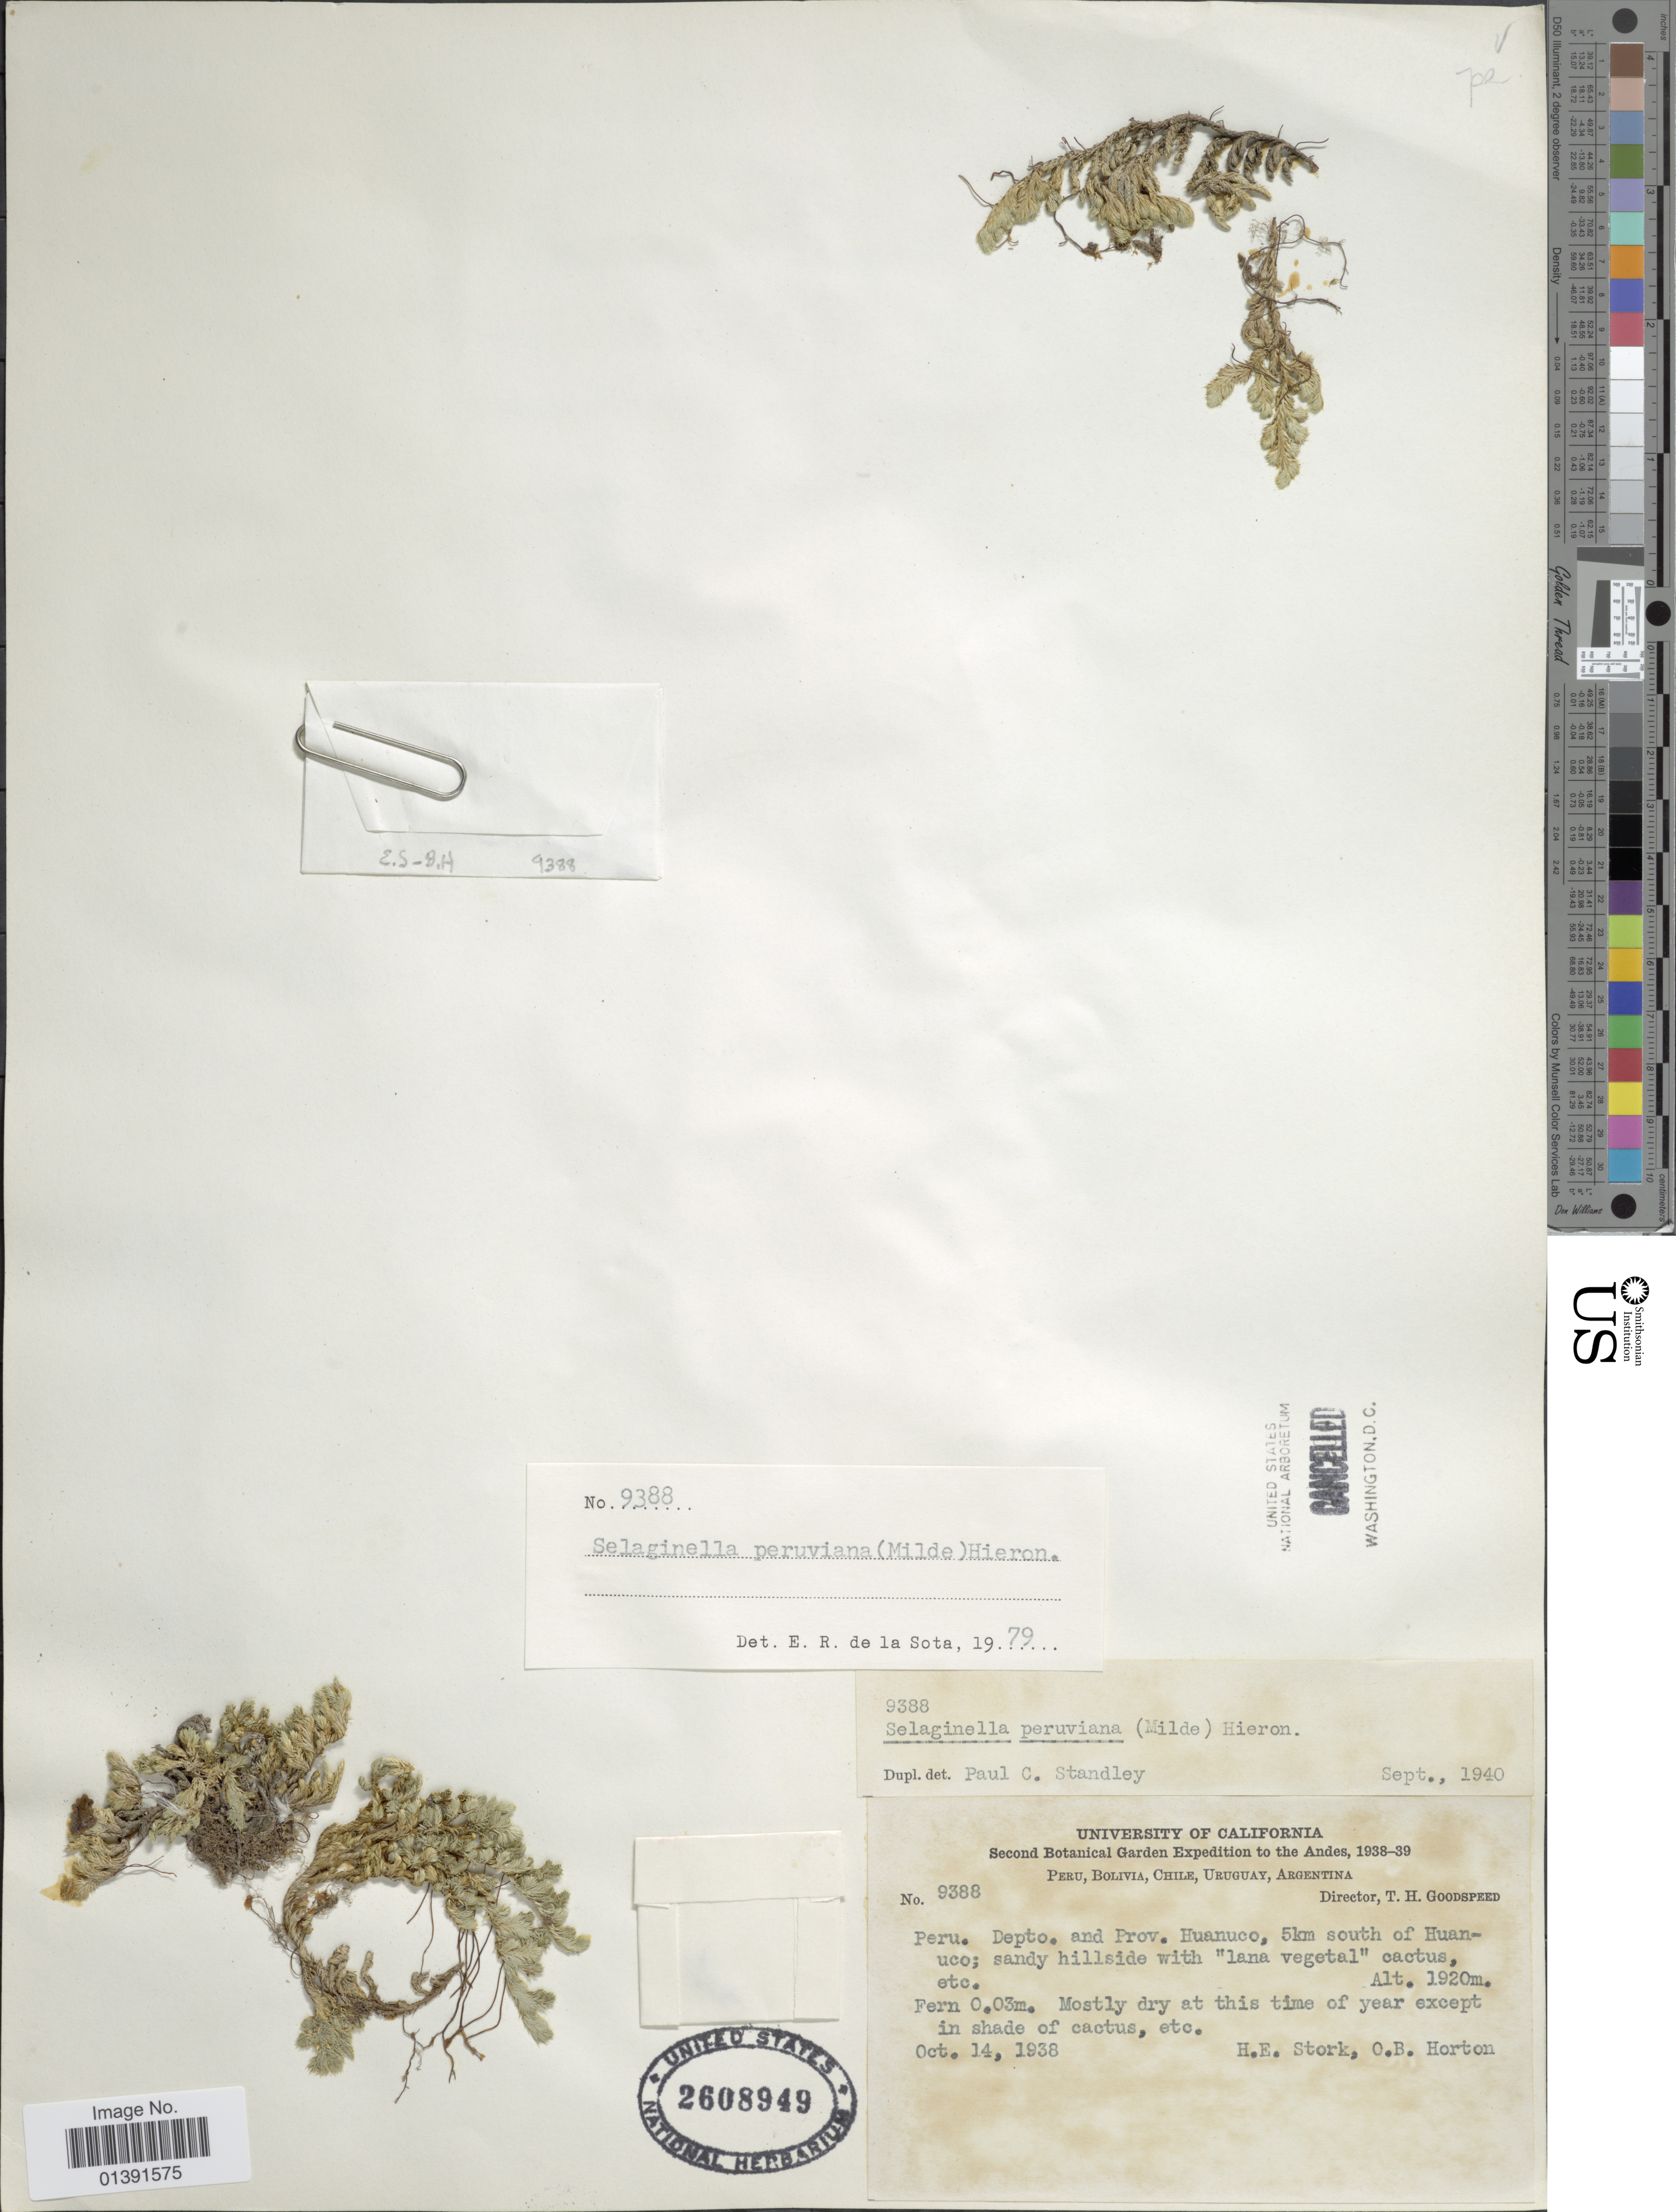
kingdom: Plantae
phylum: Tracheophyta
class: Lycopodiopsida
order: Selaginellales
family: Selaginellaceae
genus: Selaginella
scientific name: Selaginella peruviana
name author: (Milde) Hieron.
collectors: H. E. Stork & O. B. Horton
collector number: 9388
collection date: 1938-10-14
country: Peru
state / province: Huánuco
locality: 5km south of Huanuco, sandy hillside with "lana vegetal".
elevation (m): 1920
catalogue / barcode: US 2608949